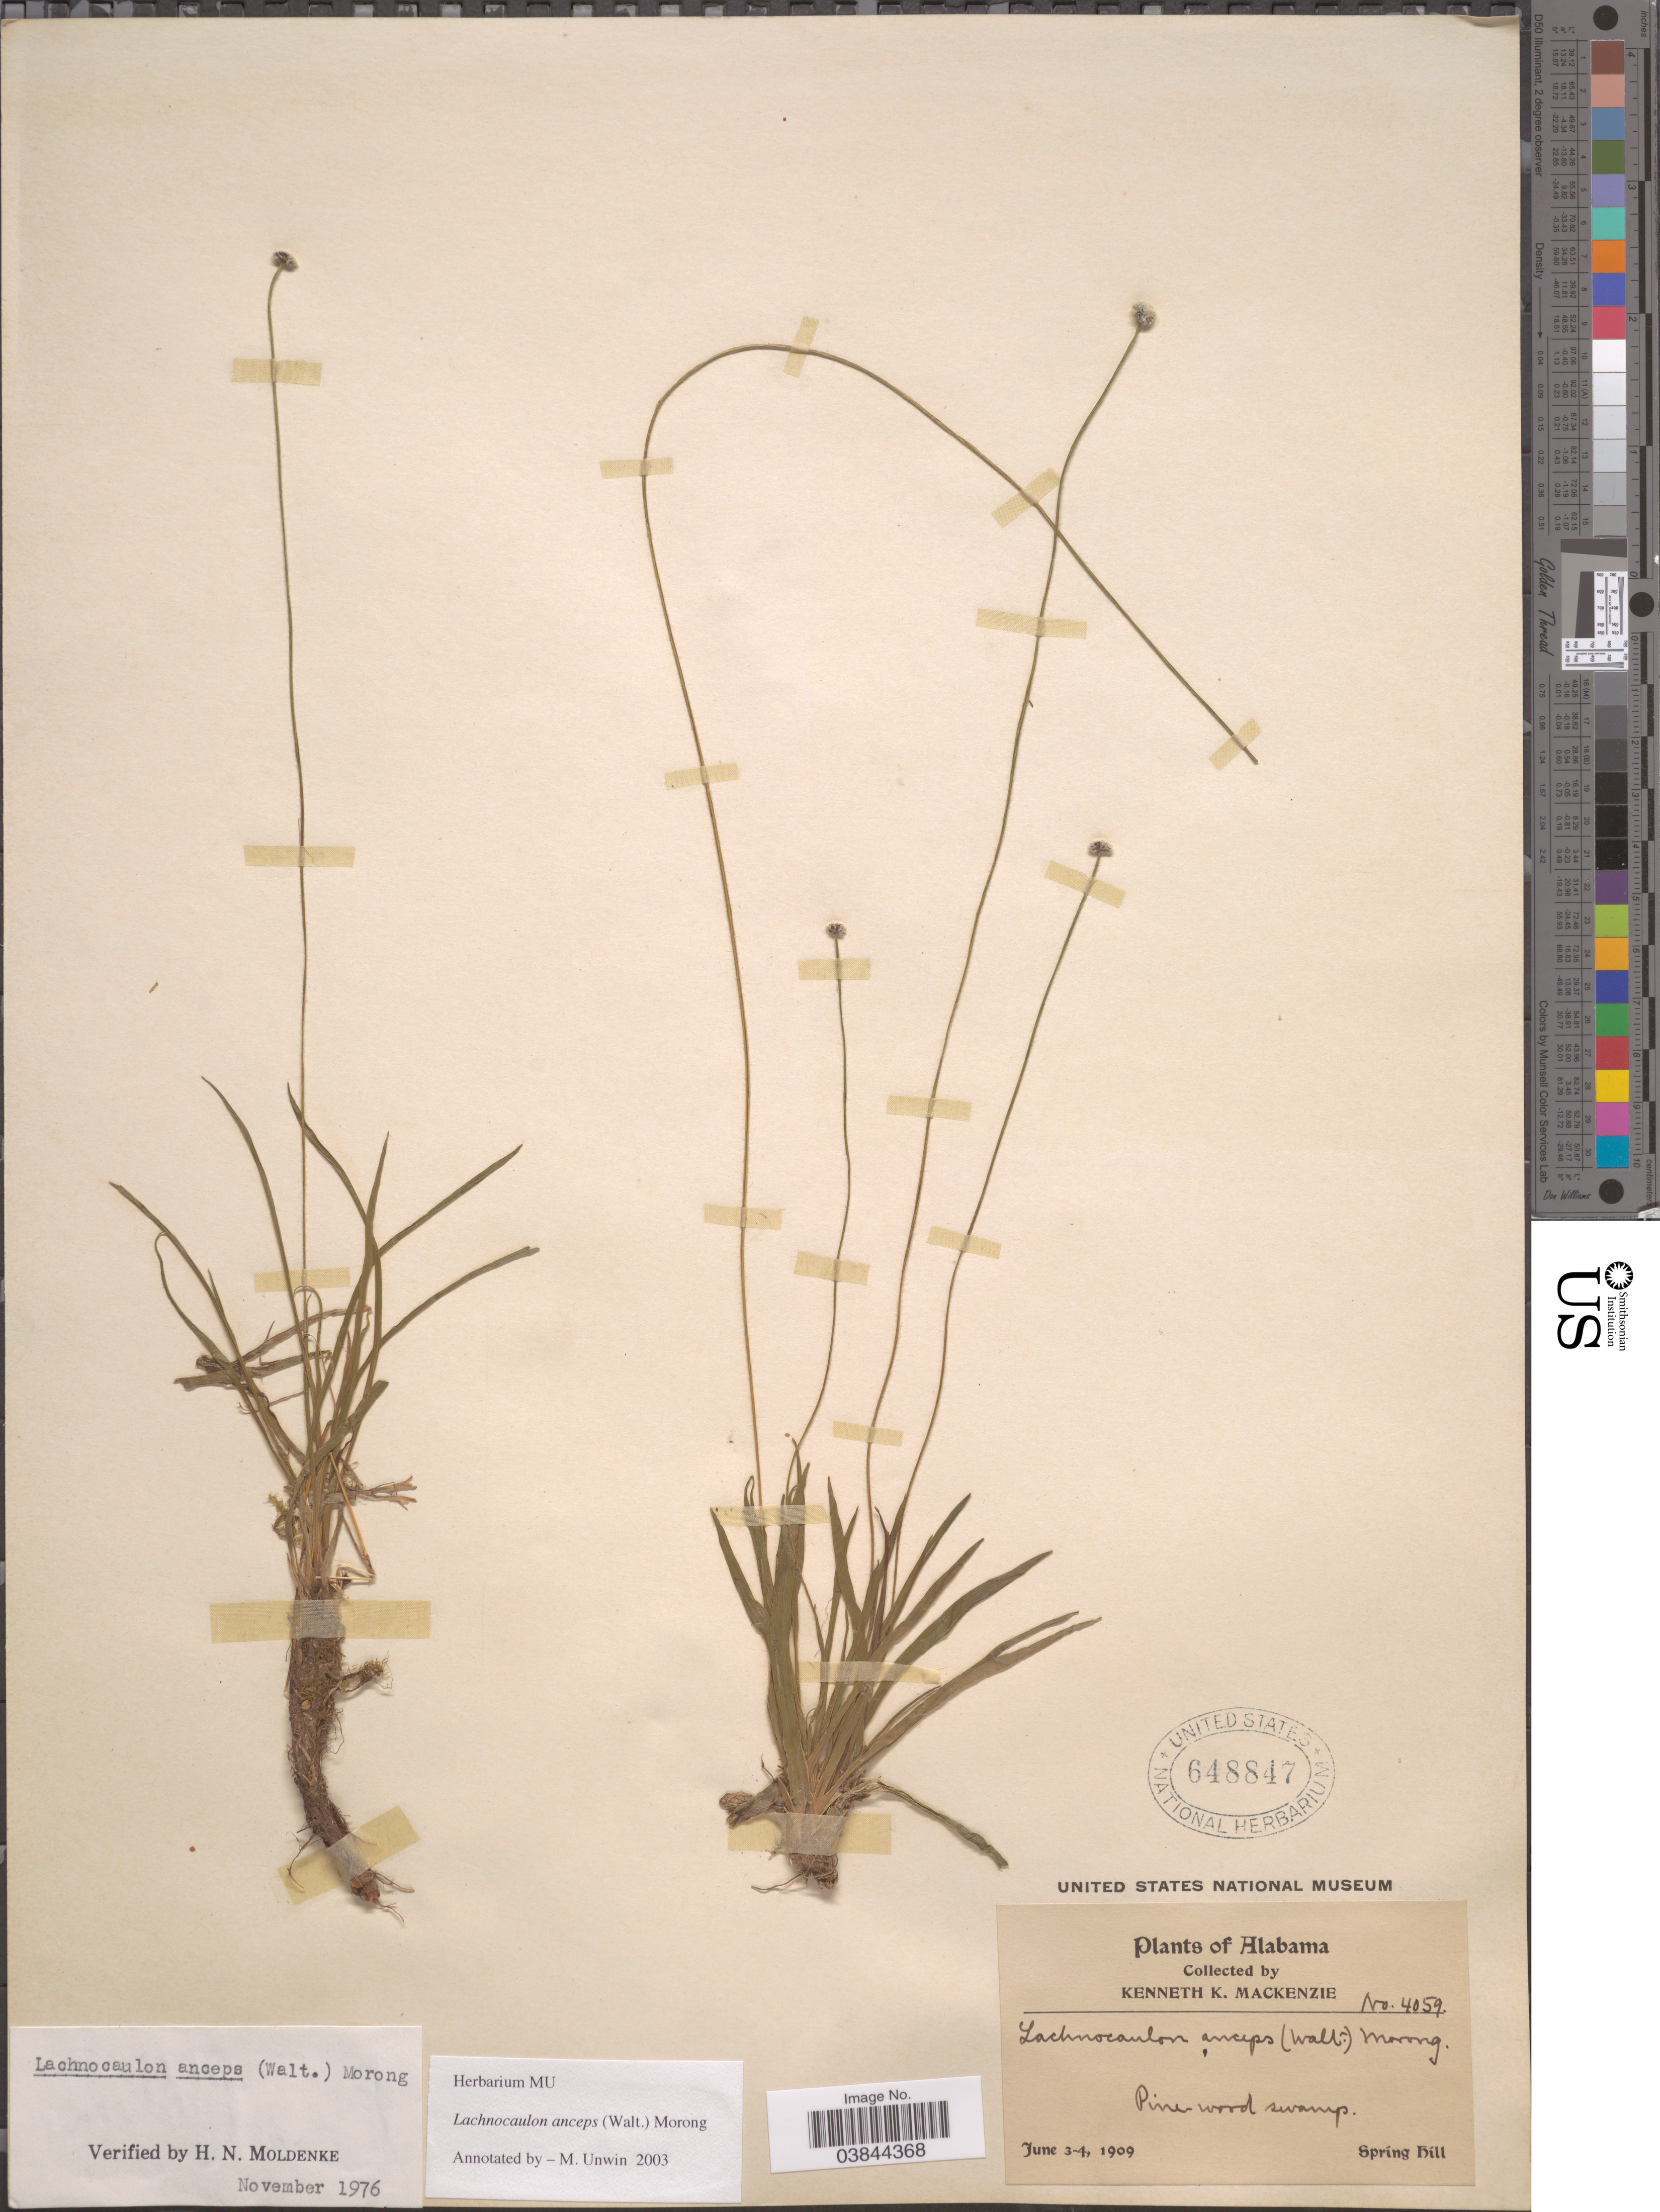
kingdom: Plantae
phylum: Tracheophyta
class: Liliopsida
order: Poales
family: Eriocaulaceae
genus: Lachnocaulon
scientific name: Lachnocaulon michauxii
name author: Kunth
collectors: K. K. Mackenzie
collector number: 4059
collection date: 1909-06-03/1909-06-04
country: United States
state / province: Alabama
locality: Spring Hill.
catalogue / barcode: US 648847